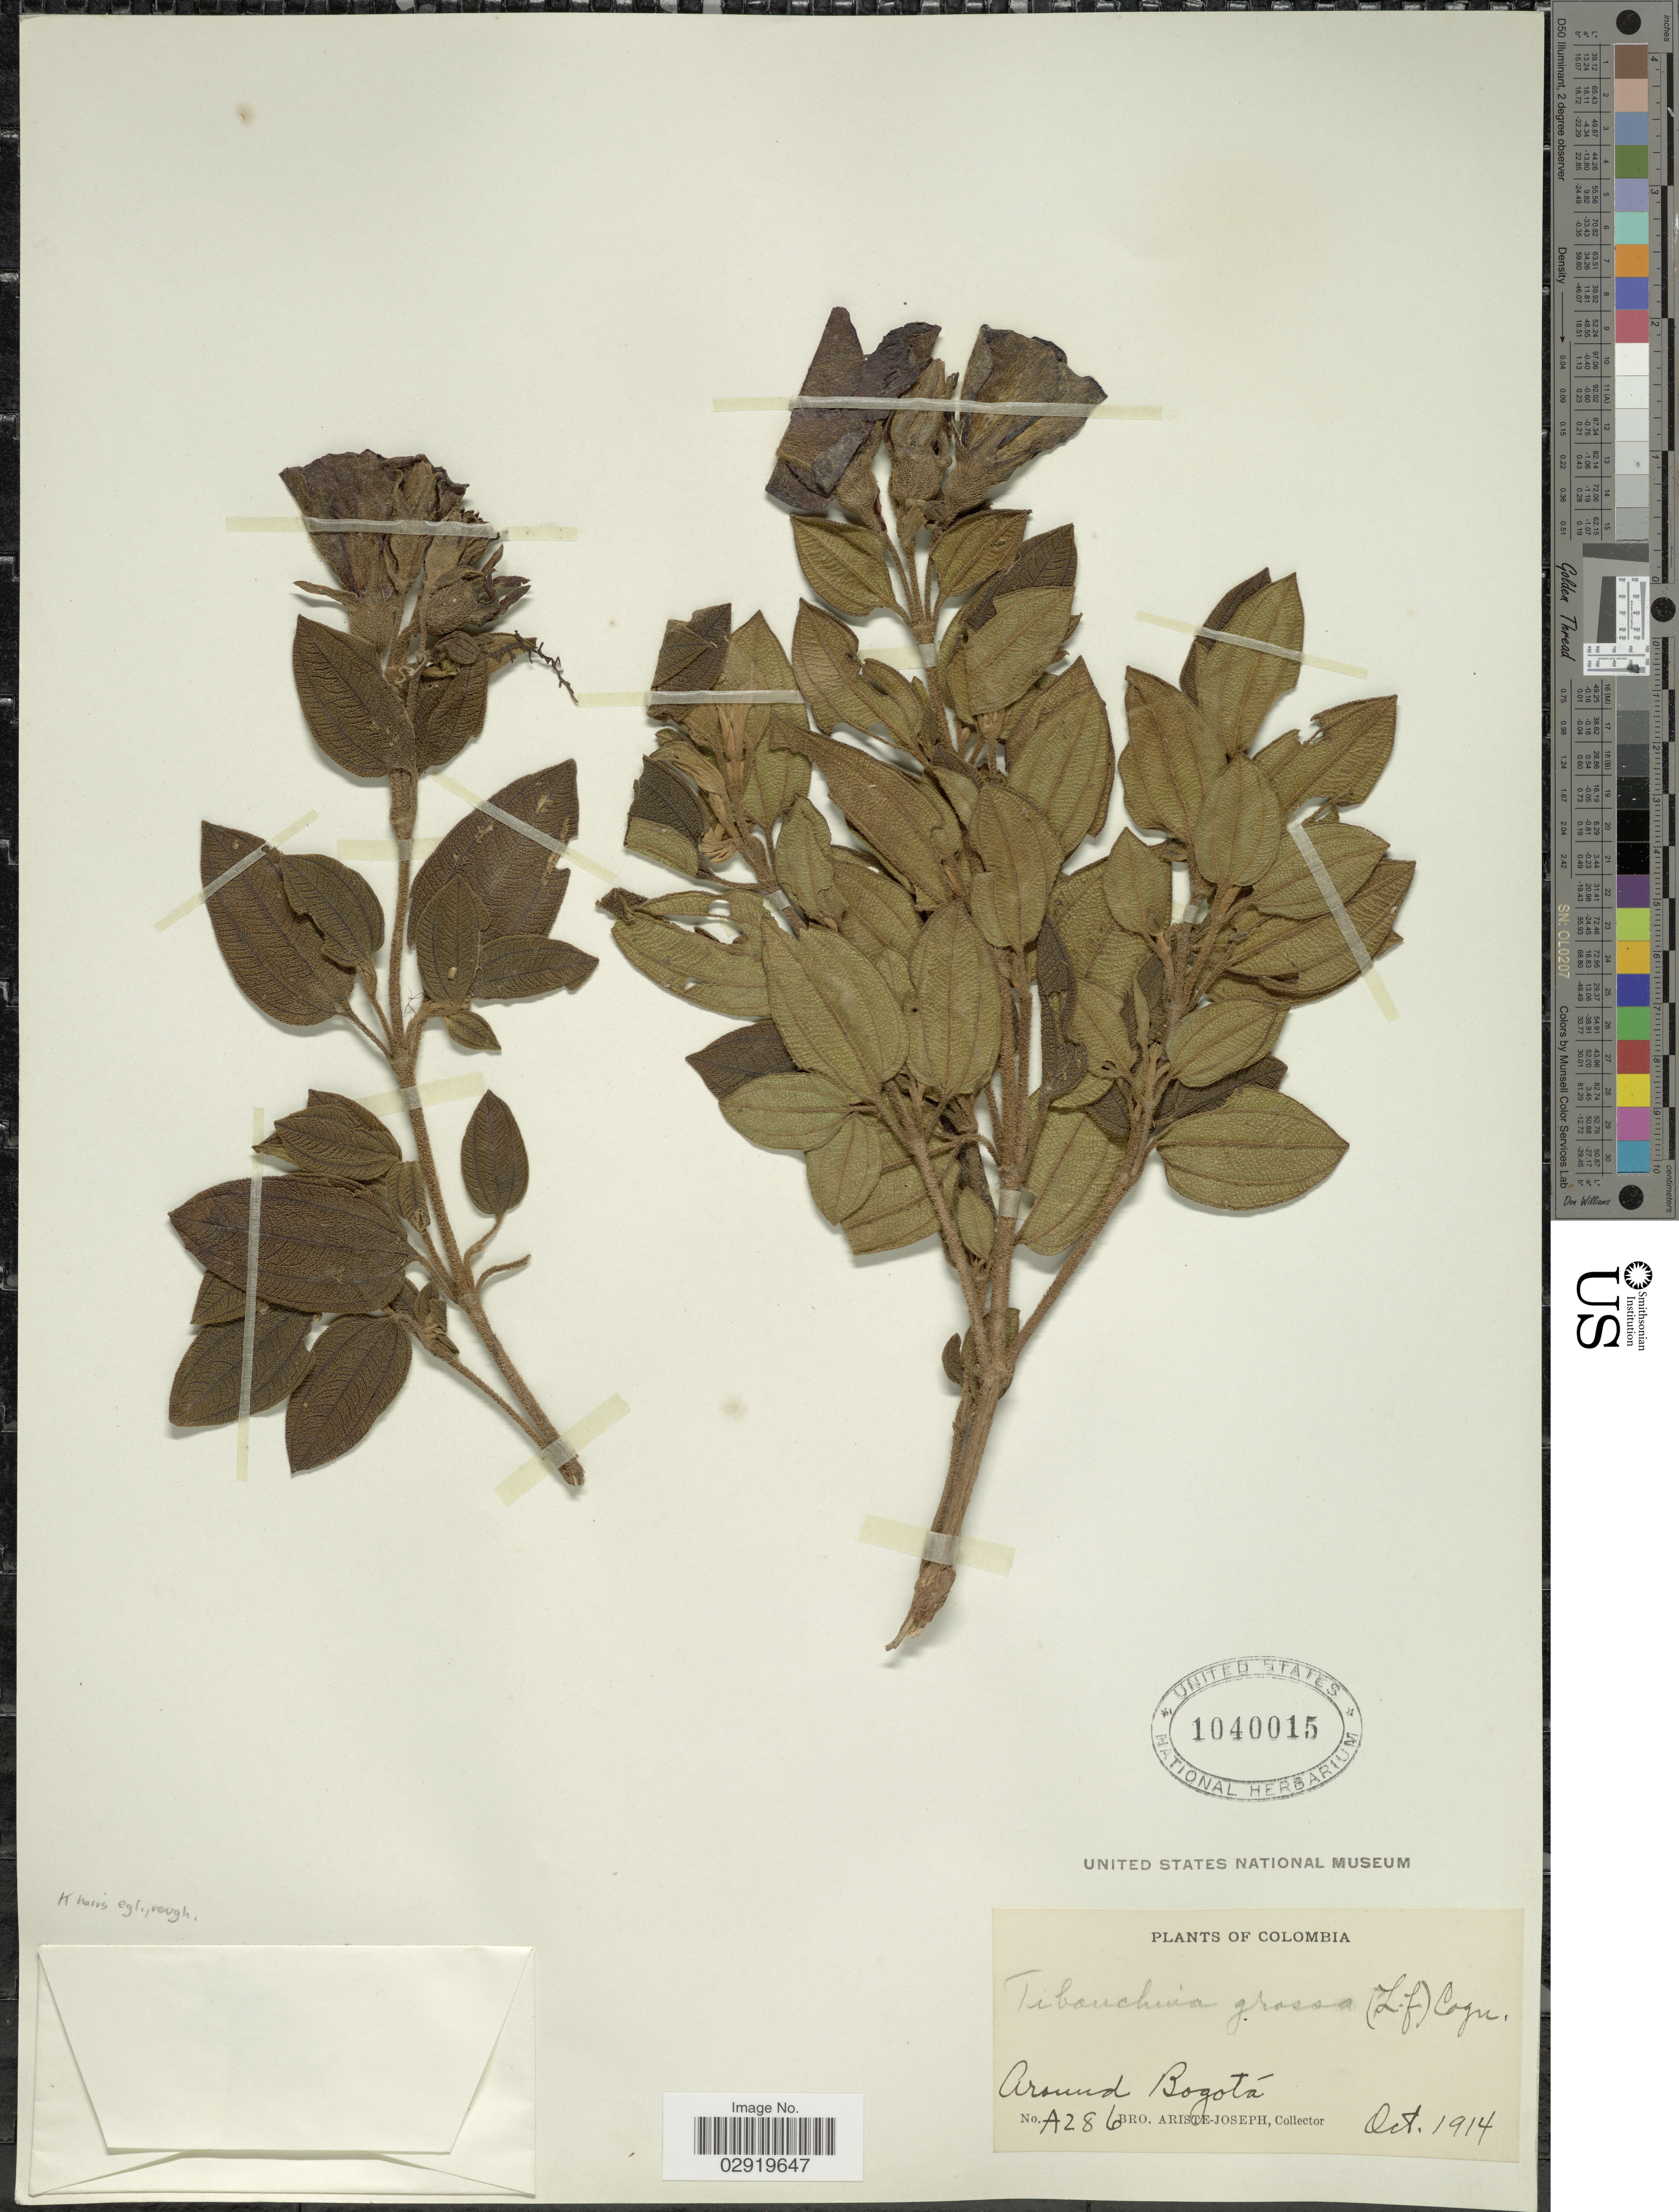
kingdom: Plantae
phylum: Tracheophyta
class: Magnoliopsida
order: Myrtales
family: Melastomataceae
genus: Chaetogastra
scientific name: Chaetogastra grossa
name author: (L. f.) P.J.F. Guim. & Michelang.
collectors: Bro. Ariste-Joseph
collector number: A286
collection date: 1914-10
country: Colombia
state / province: Bogota D.C.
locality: Around Bogotá.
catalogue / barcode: US 1040015